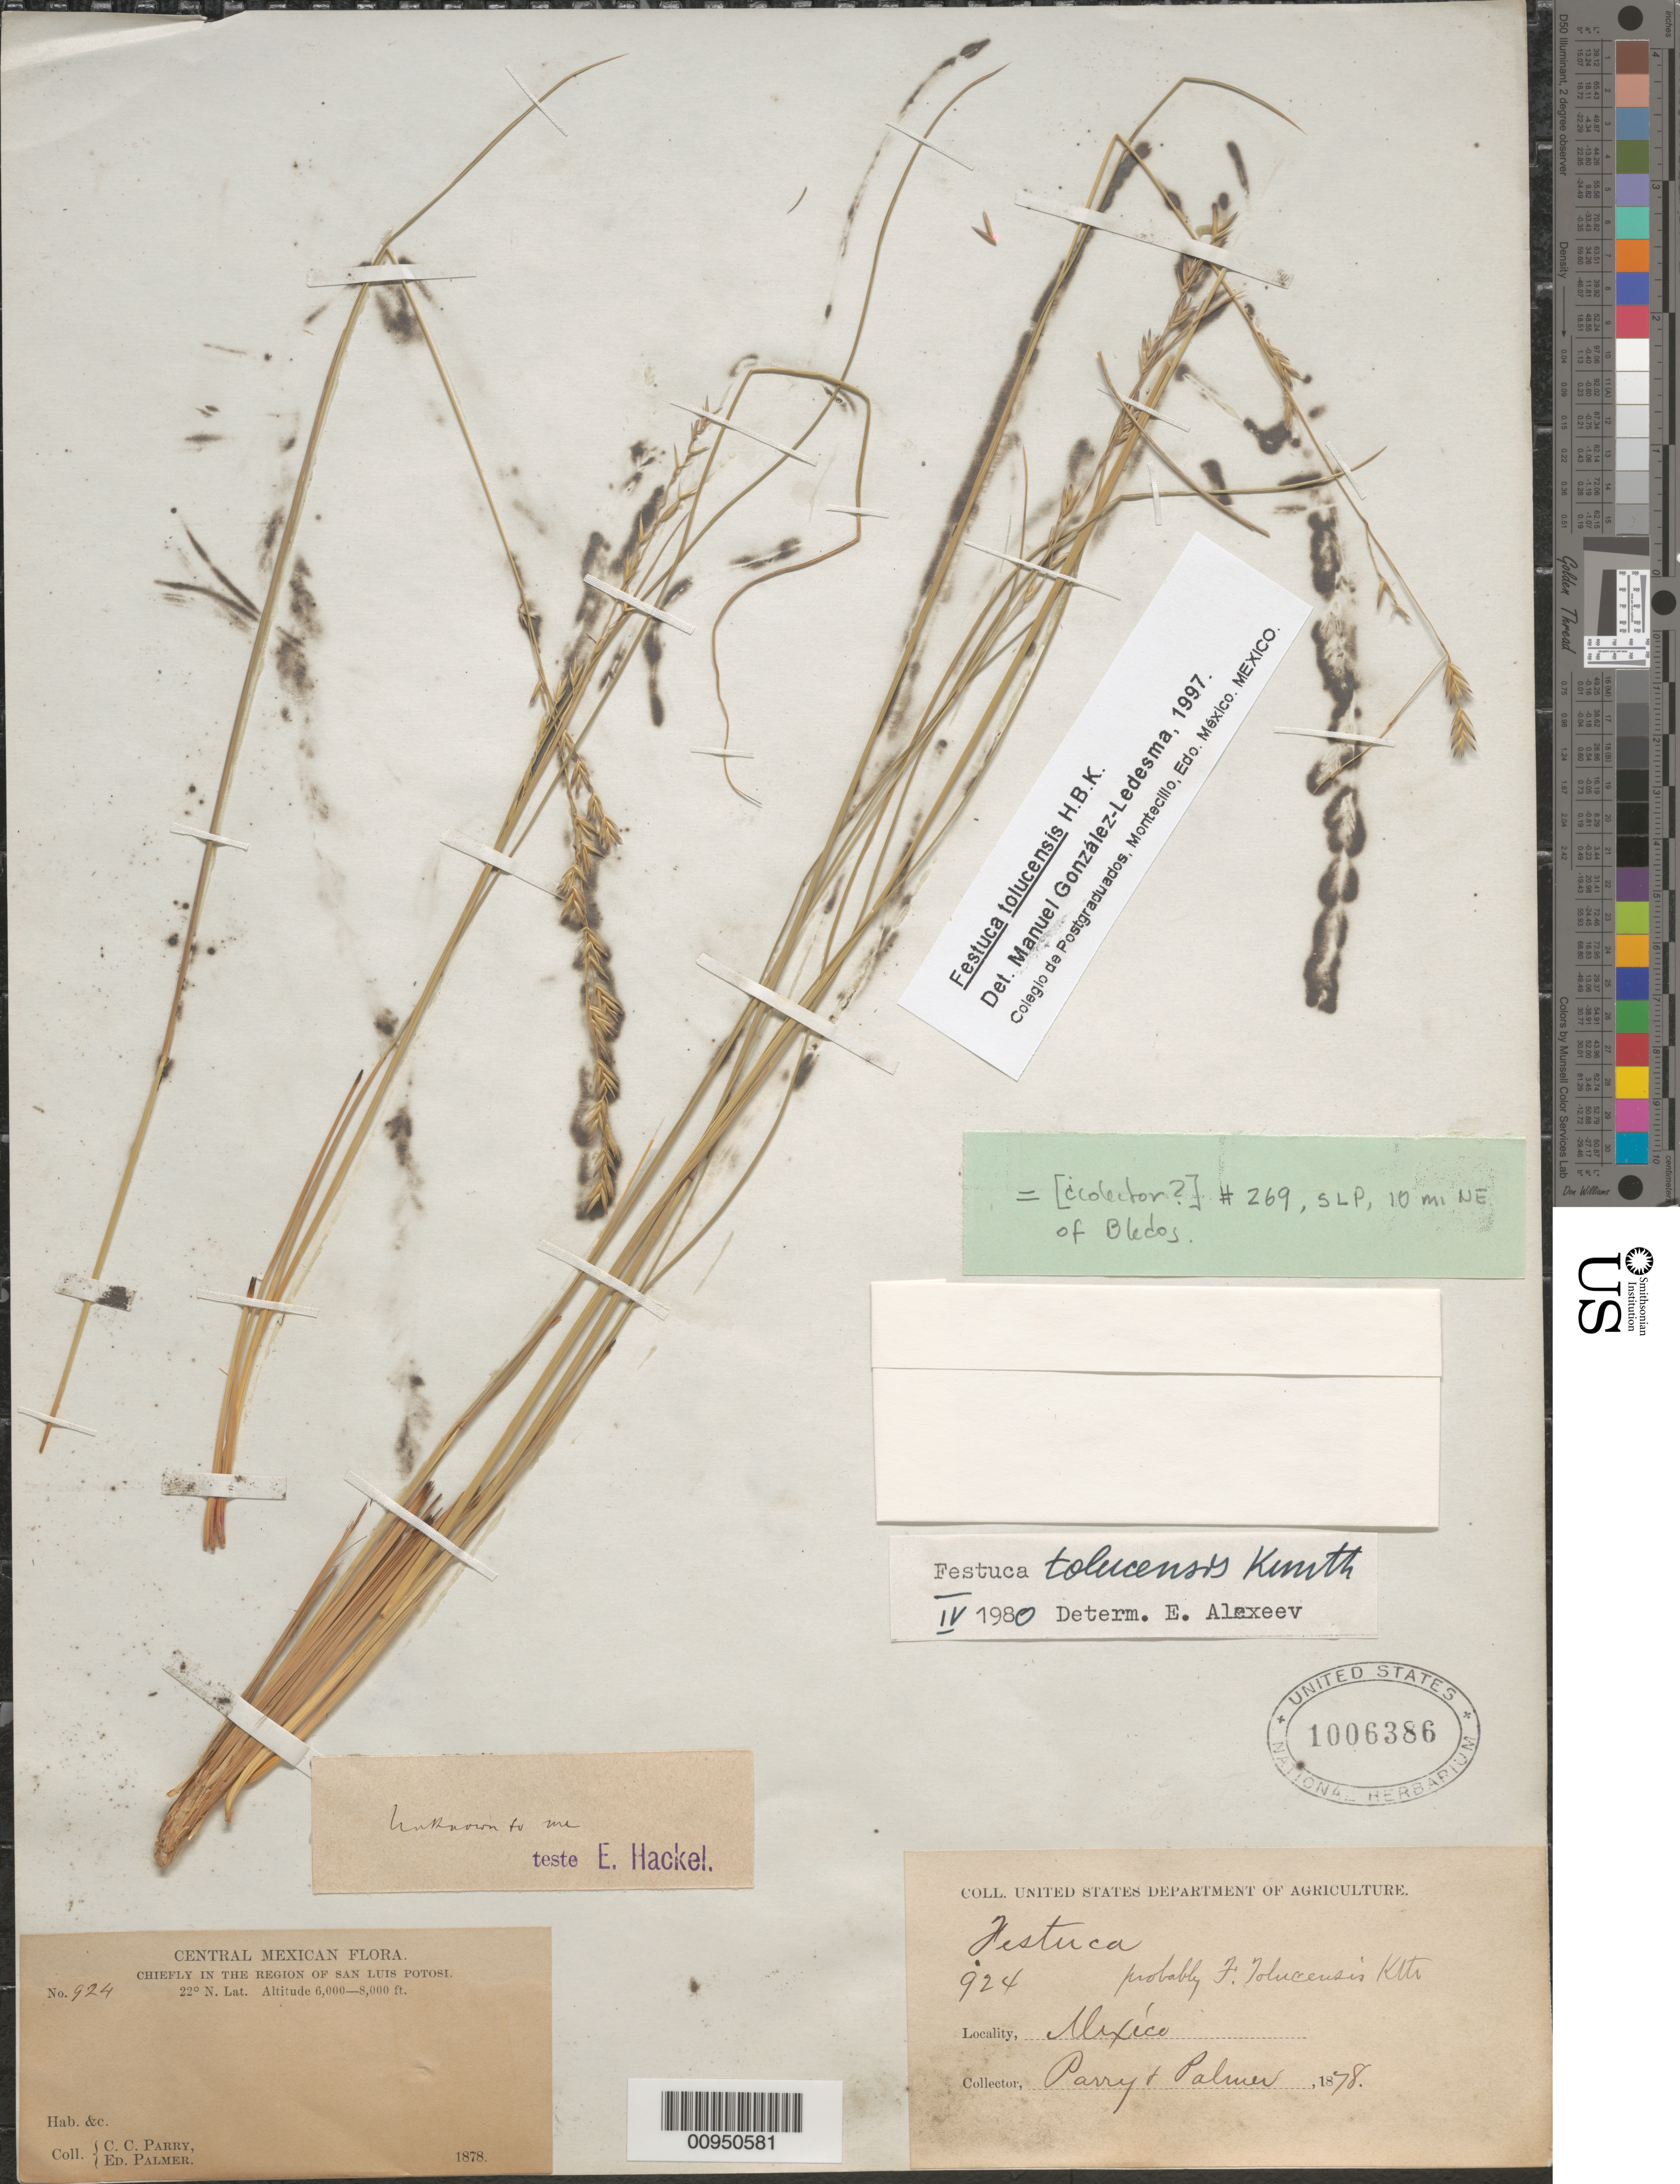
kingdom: Plantae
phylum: Tracheophyta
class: Liliopsida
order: Poales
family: Poaceae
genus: Festuca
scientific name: Festuca tolucensis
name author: Kunth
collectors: C. C. Parry & E. Palmer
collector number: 924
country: Mexico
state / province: San Luis Potosí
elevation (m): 1829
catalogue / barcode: US 1006386